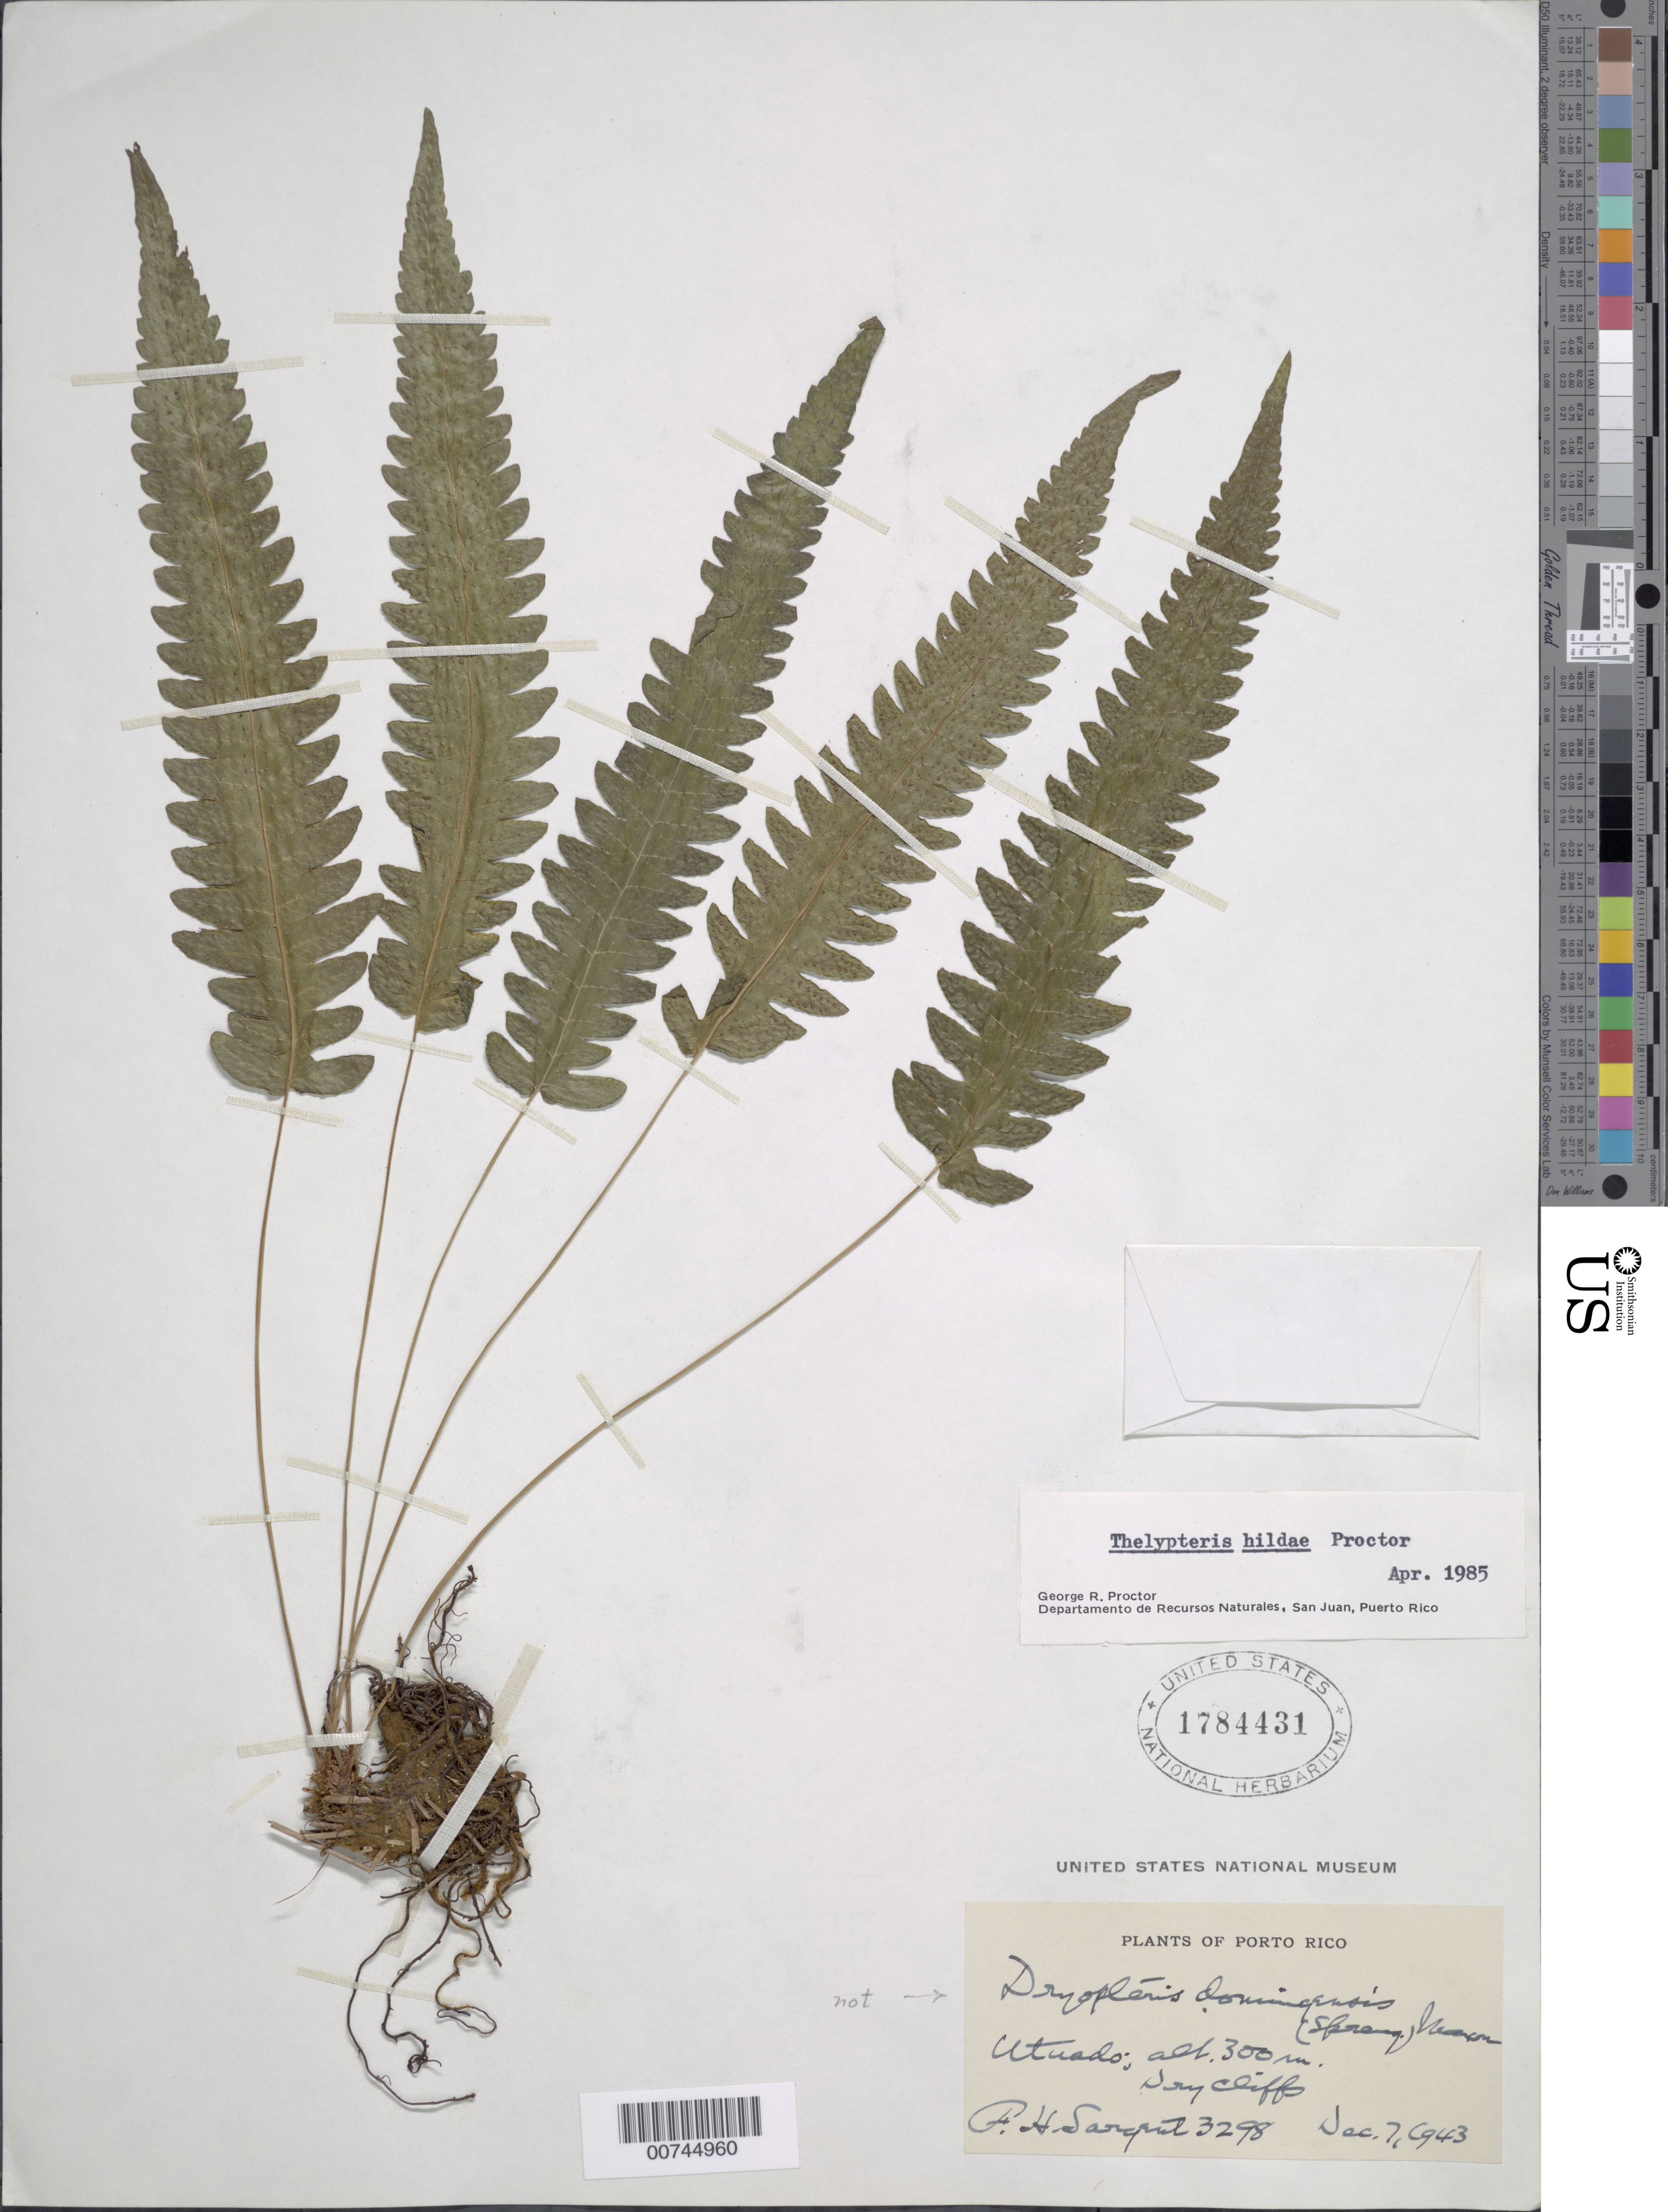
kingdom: Plantae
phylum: Tracheophyta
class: Polypodiopsida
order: Polypodiales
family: Thelypteridaceae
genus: Goniopteris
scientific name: Goniopteris hildae (Proctor) comb. nov., ined 2015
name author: (Proctor)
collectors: F. H. Sargent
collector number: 3298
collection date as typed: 07 Dec 1943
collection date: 1943-12-07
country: Puerto Rico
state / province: Utuado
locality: Utuado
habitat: Dry cliff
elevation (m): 300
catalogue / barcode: US 1784431